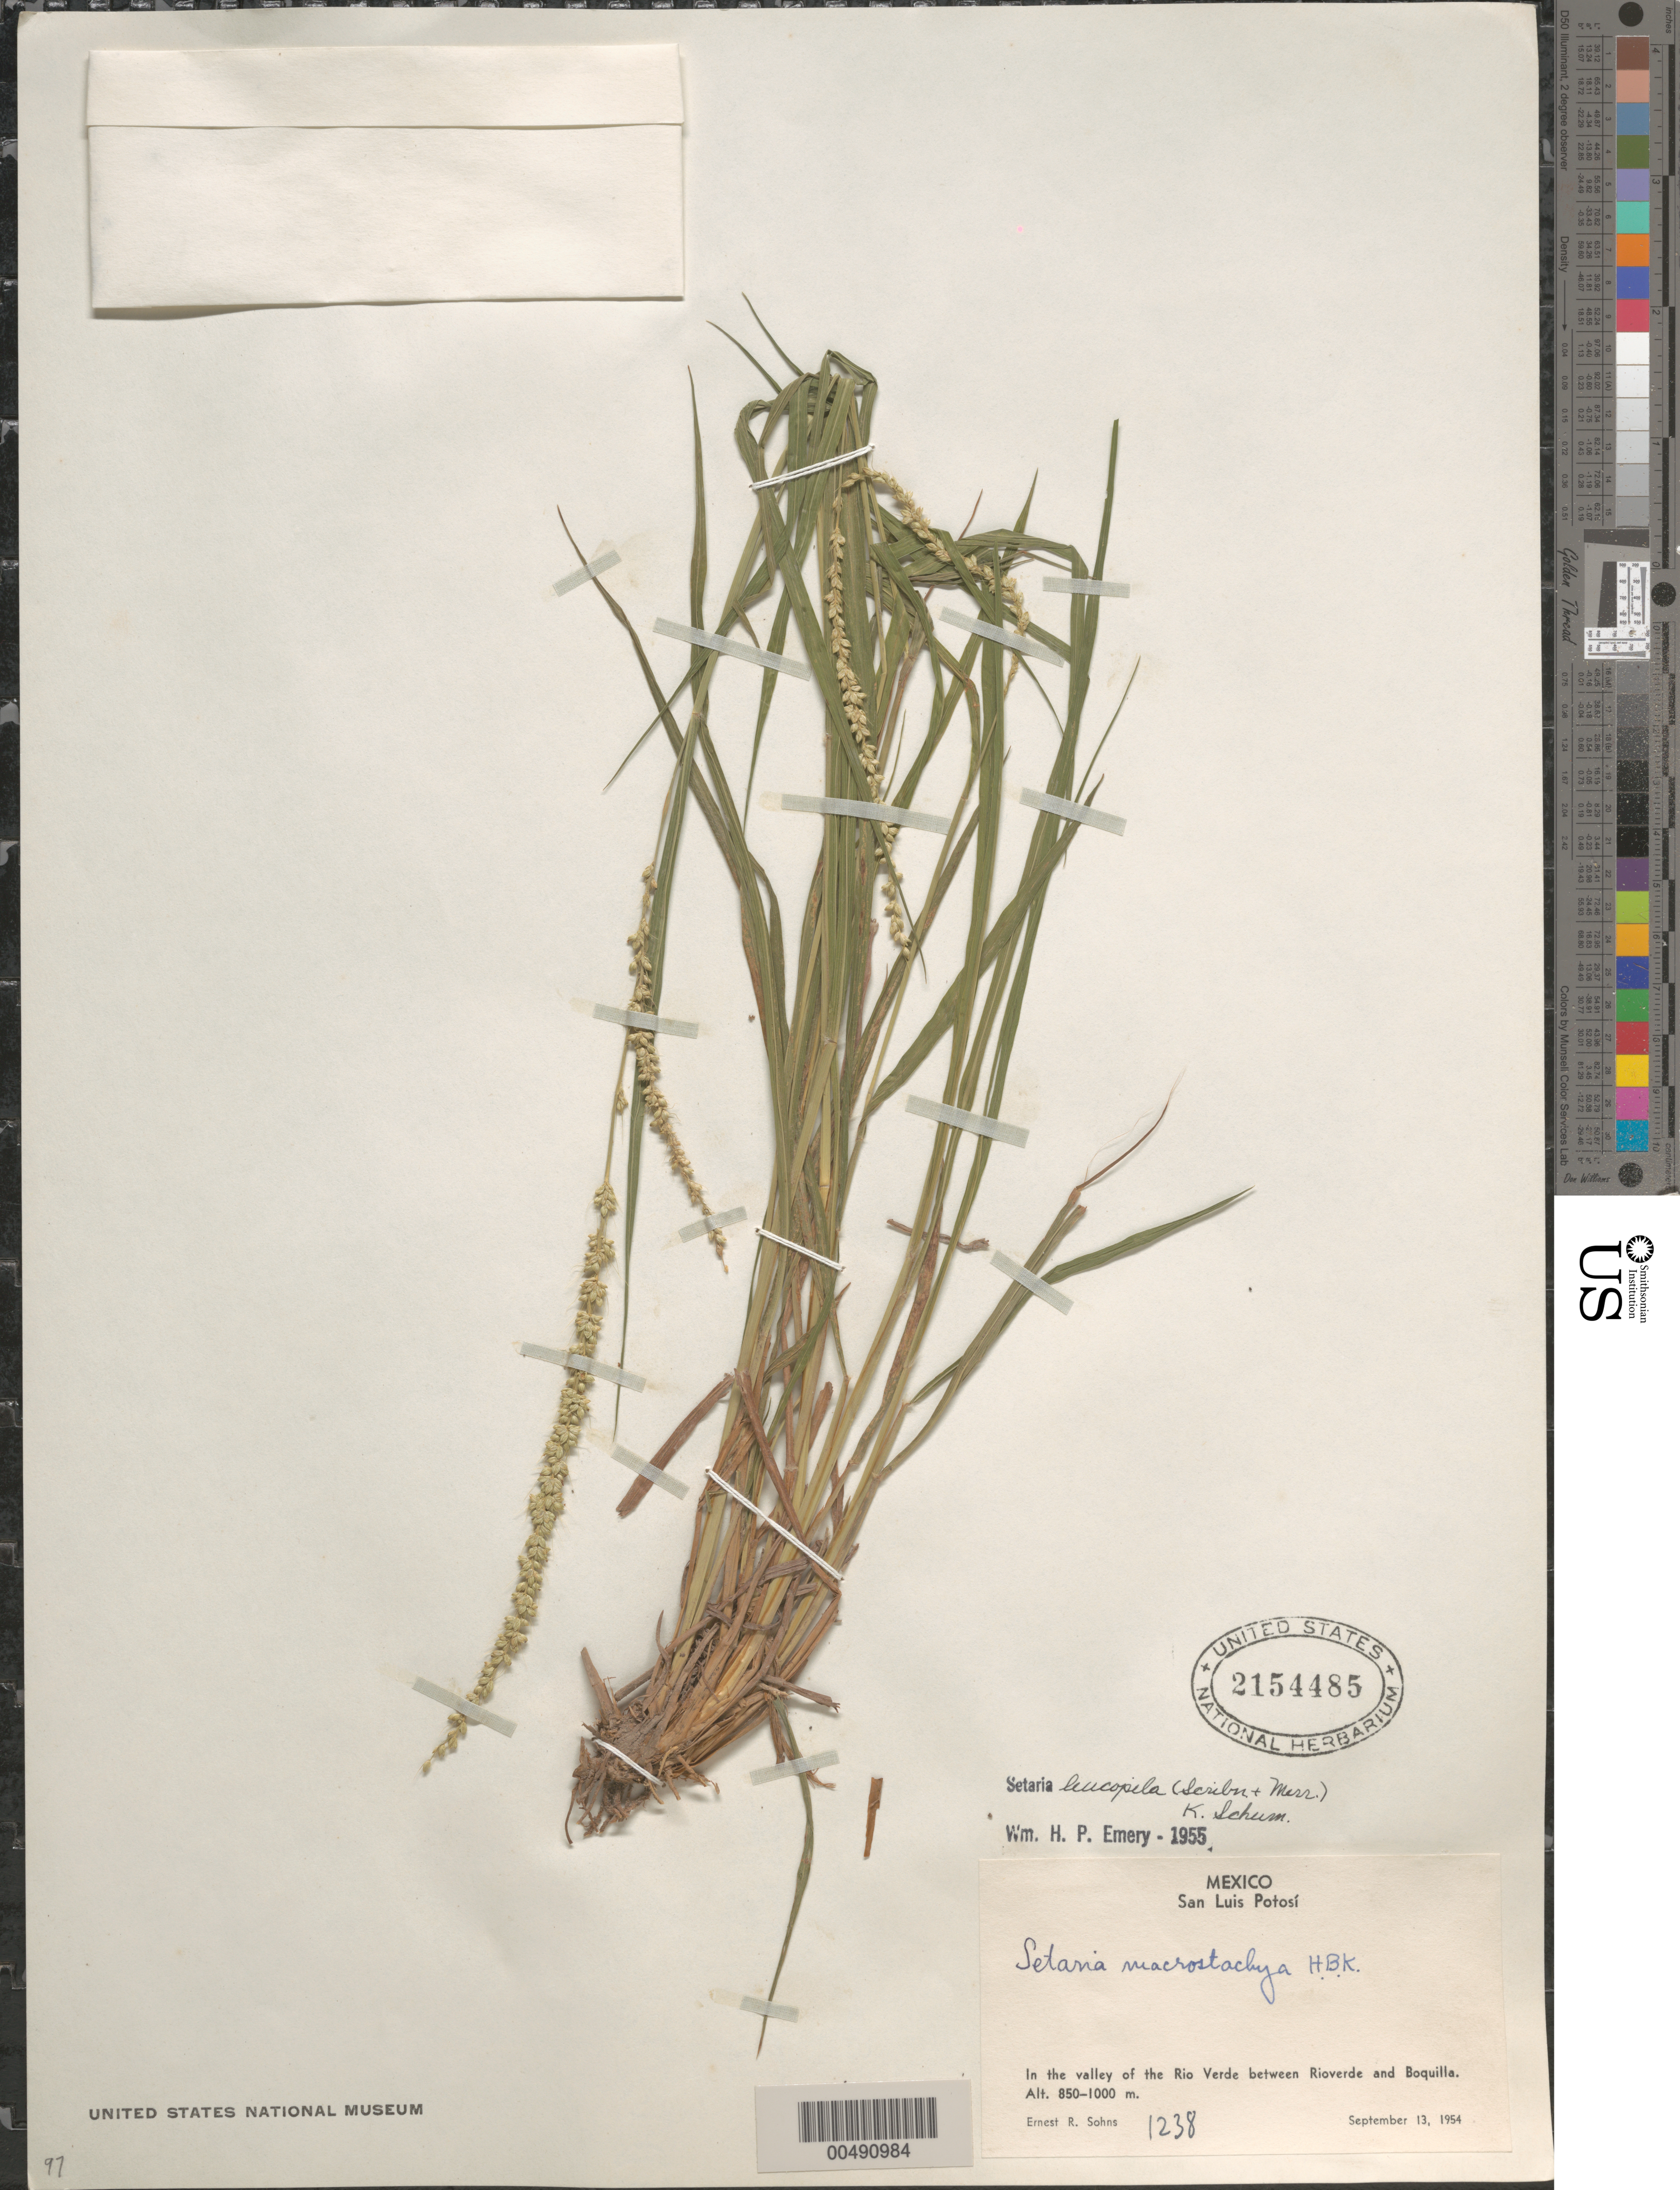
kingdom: Plantae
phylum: Tracheophyta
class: Liliopsida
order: Poales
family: Poaceae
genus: Setaria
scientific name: Setaria leucopila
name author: (Scribn. & Merr.) K. Schum.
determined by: Emery, W. H. P.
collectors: E. R. Sohns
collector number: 1238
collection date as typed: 13 Sep 1954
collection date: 1954-09-13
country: Mexico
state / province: San Luis Potosi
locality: Valley of the Rio Verde between Rioverde & Boquilla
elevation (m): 850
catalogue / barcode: US 2154485